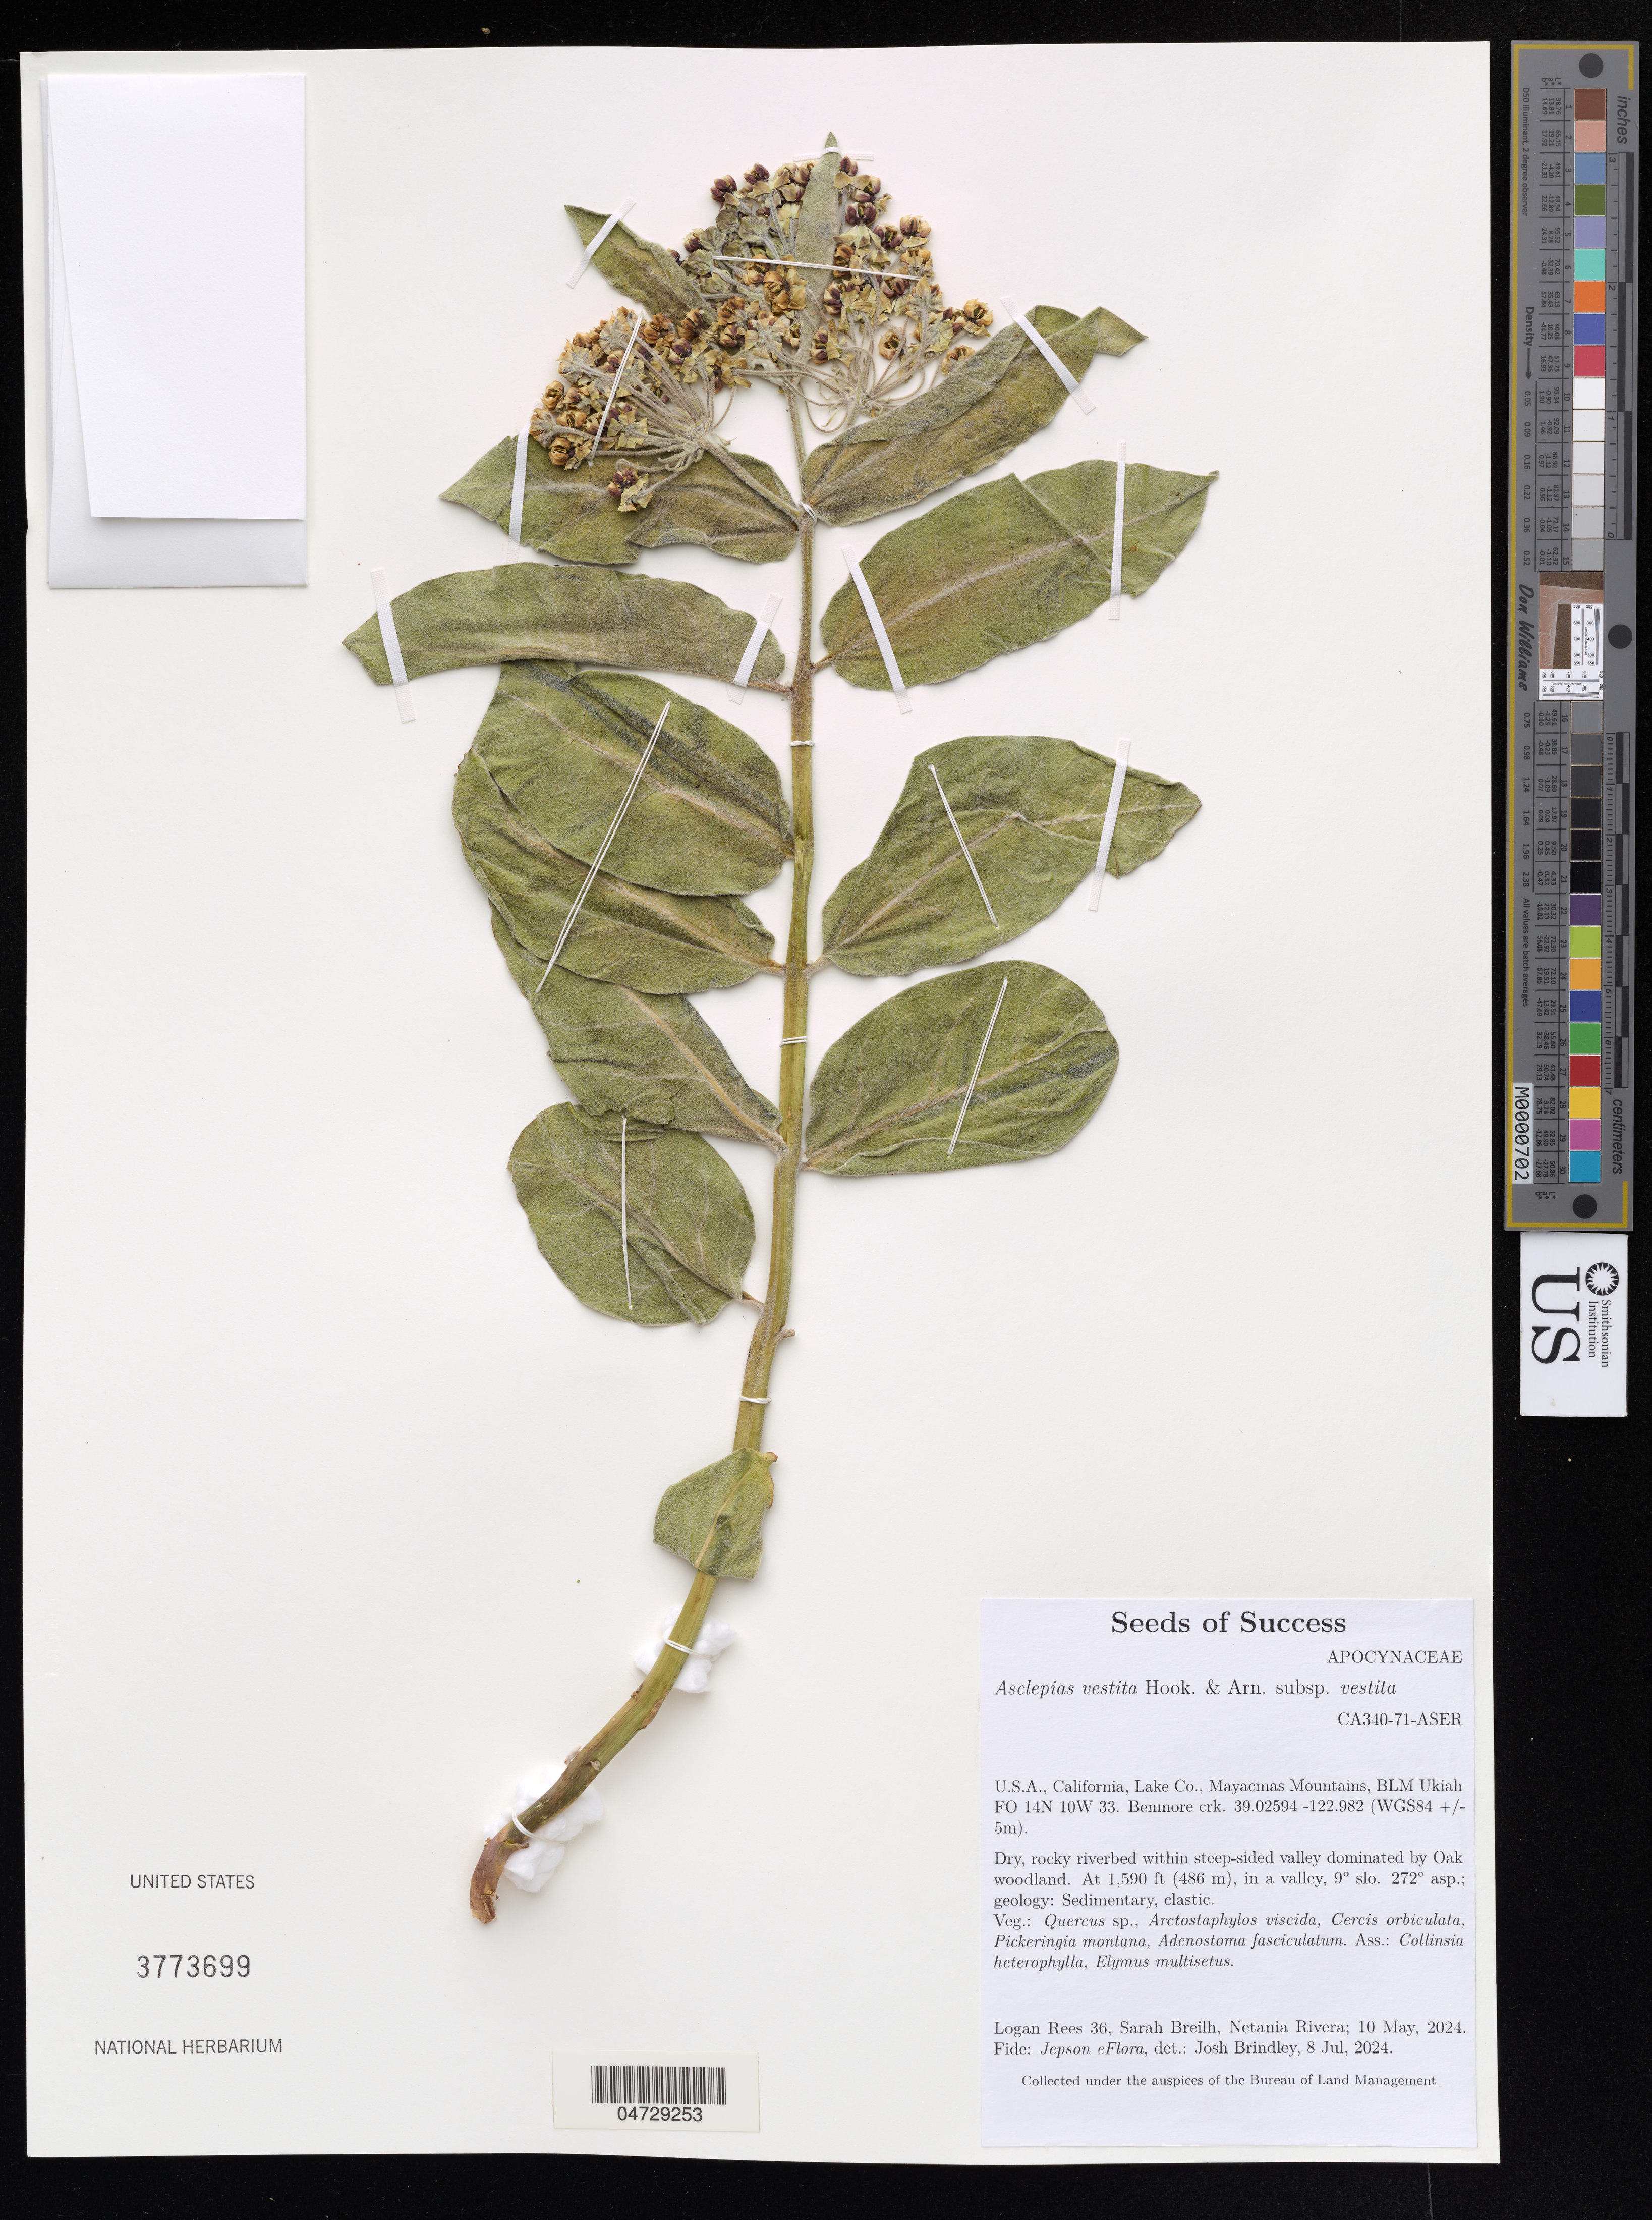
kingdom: Plantae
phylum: Tracheophyta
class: Magnoliopsida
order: Gentianales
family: Apocynaceae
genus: Asclepias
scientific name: Asclepias vestita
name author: Hook. & Arn.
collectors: L. Rees, S. Breilh & N. Rivera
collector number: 36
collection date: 2024-05-10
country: United States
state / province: California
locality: Lake Co., Mayacmas Mountains, BLM Ukiah FO 14N 10W 33. Benmore crk. 39.02594-122.982 (WGS84 +/- 5m).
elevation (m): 486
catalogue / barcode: US 3773699